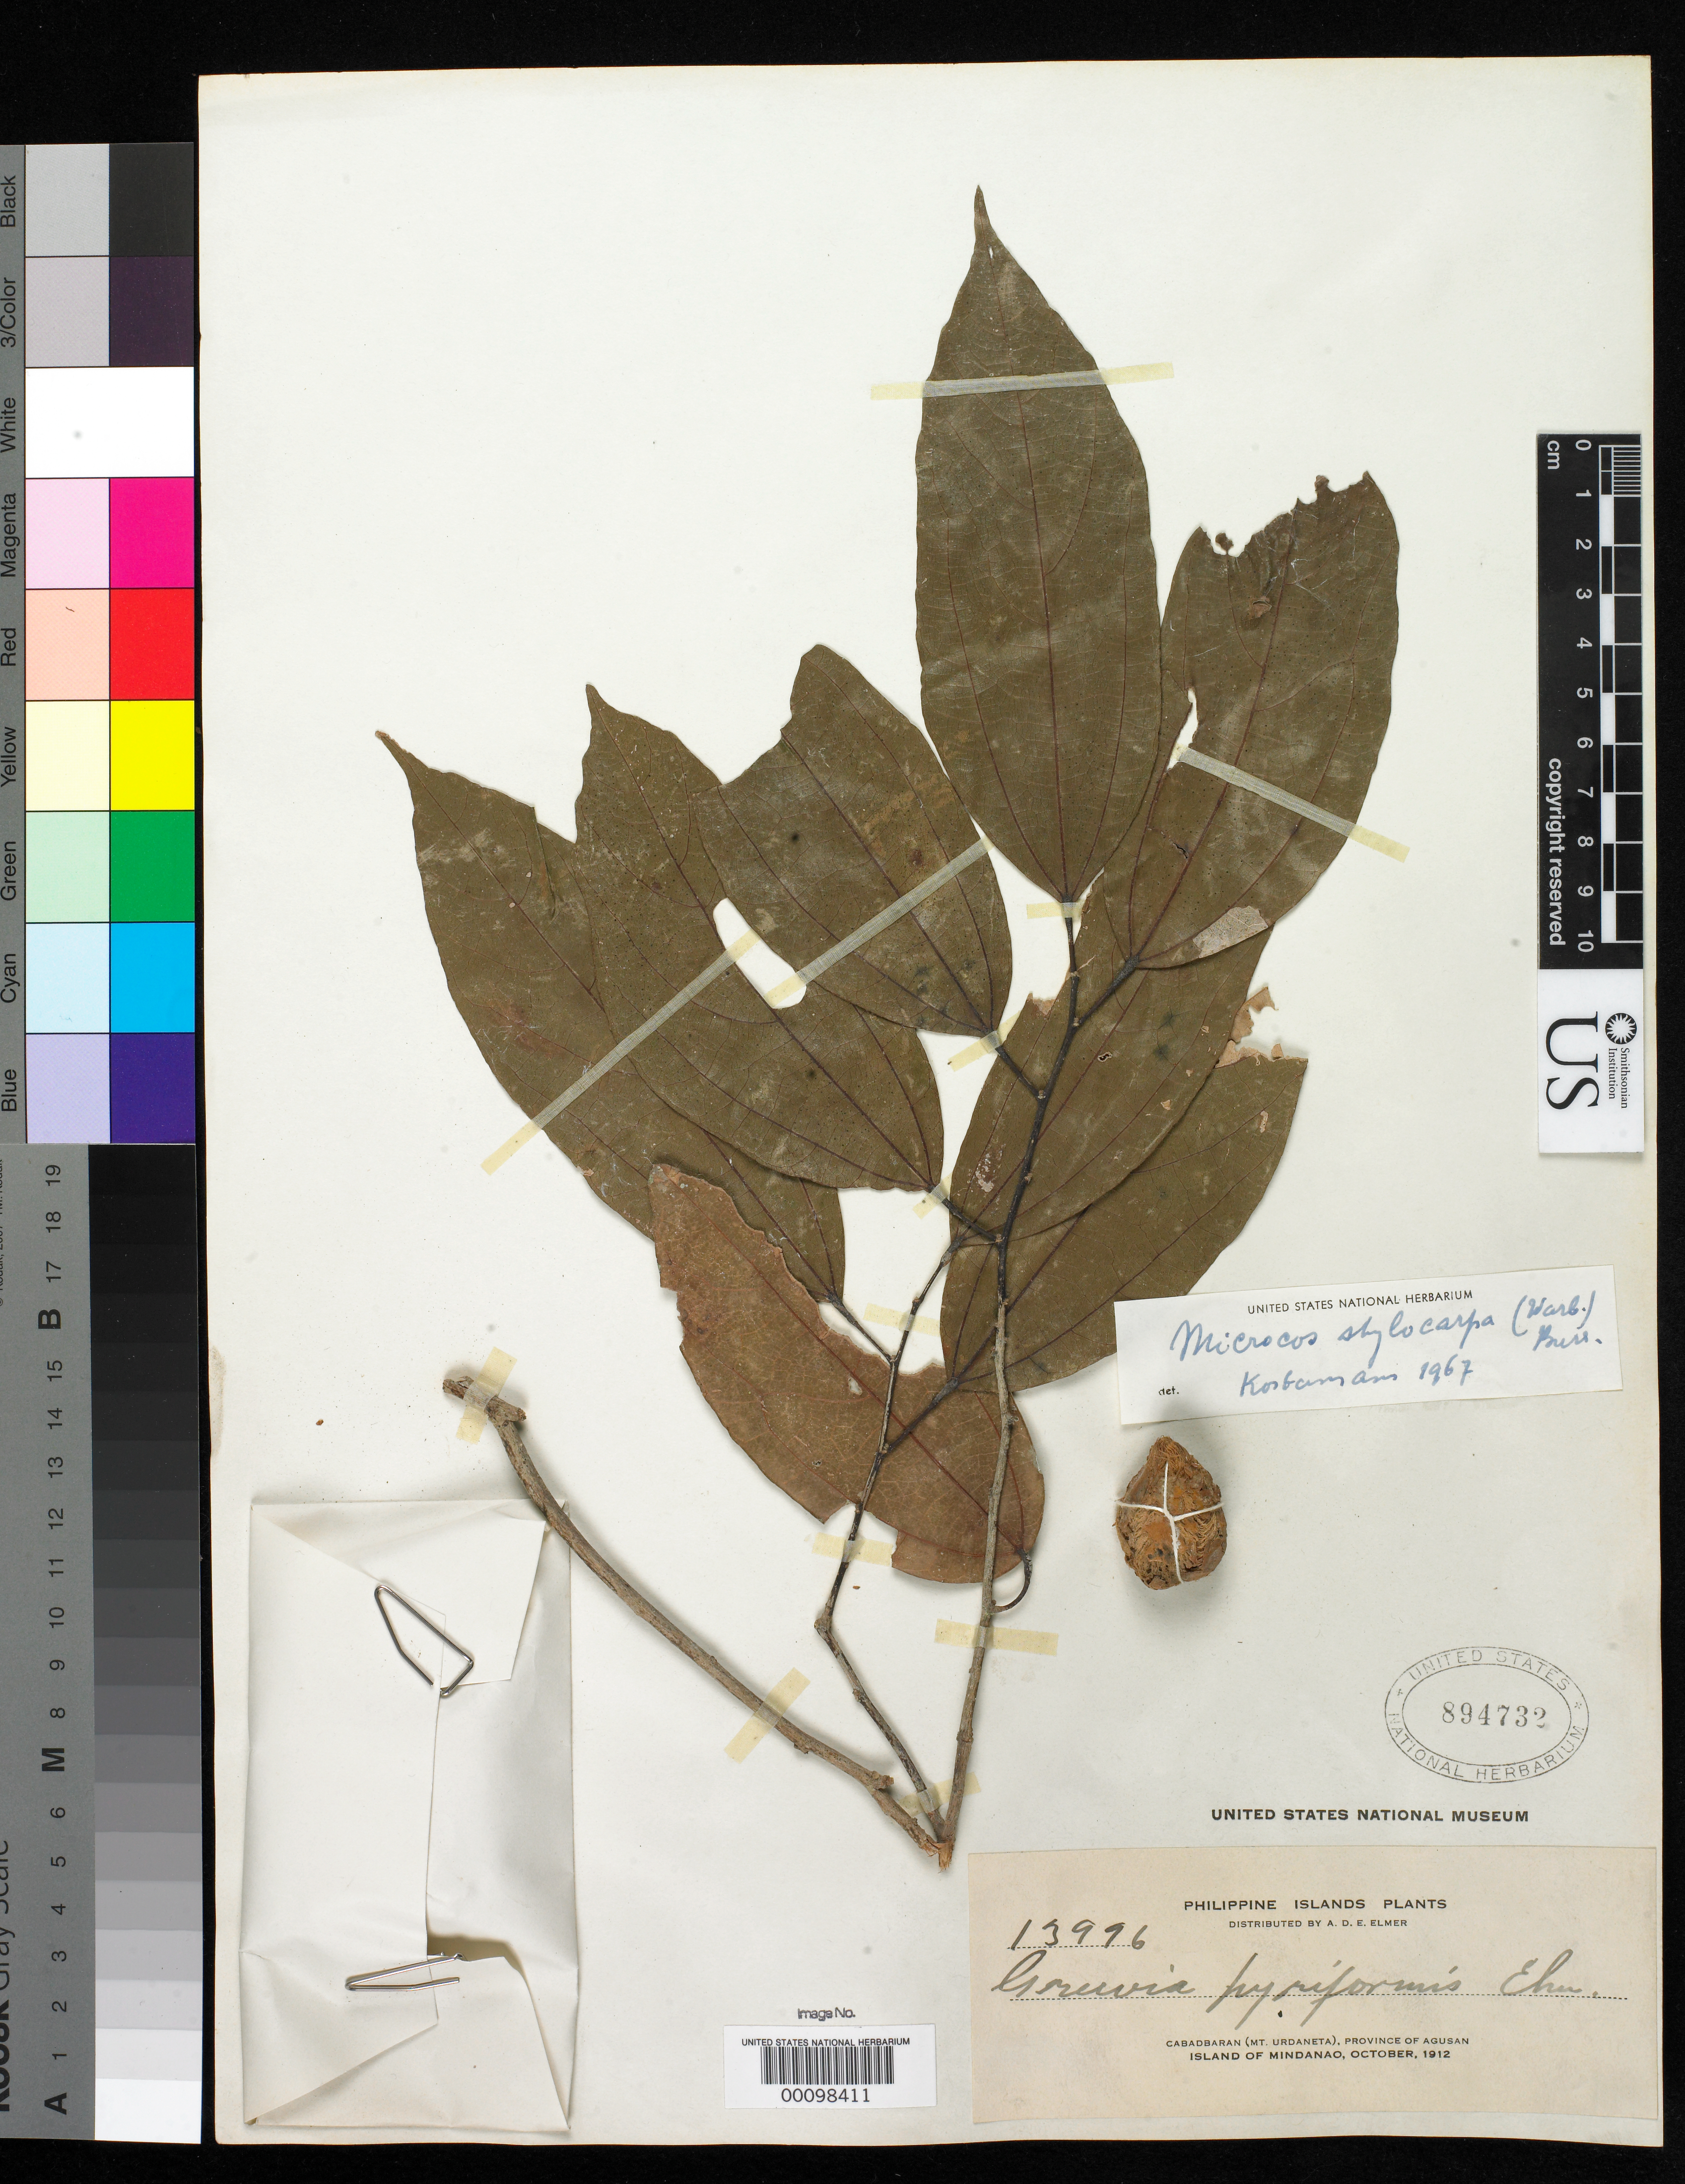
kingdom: Plantae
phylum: Tracheophyta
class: Magnoliopsida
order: Malvales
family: Malvaceae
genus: Grewia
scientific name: Grewia pyriformis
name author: Elmer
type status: Isotype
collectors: A. D. E. Elmer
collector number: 13996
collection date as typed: Oct 1912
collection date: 1912-10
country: Philippines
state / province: Caraga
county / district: Agusan del Norte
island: Mindanao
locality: Cabadbaran.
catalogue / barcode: US 894732